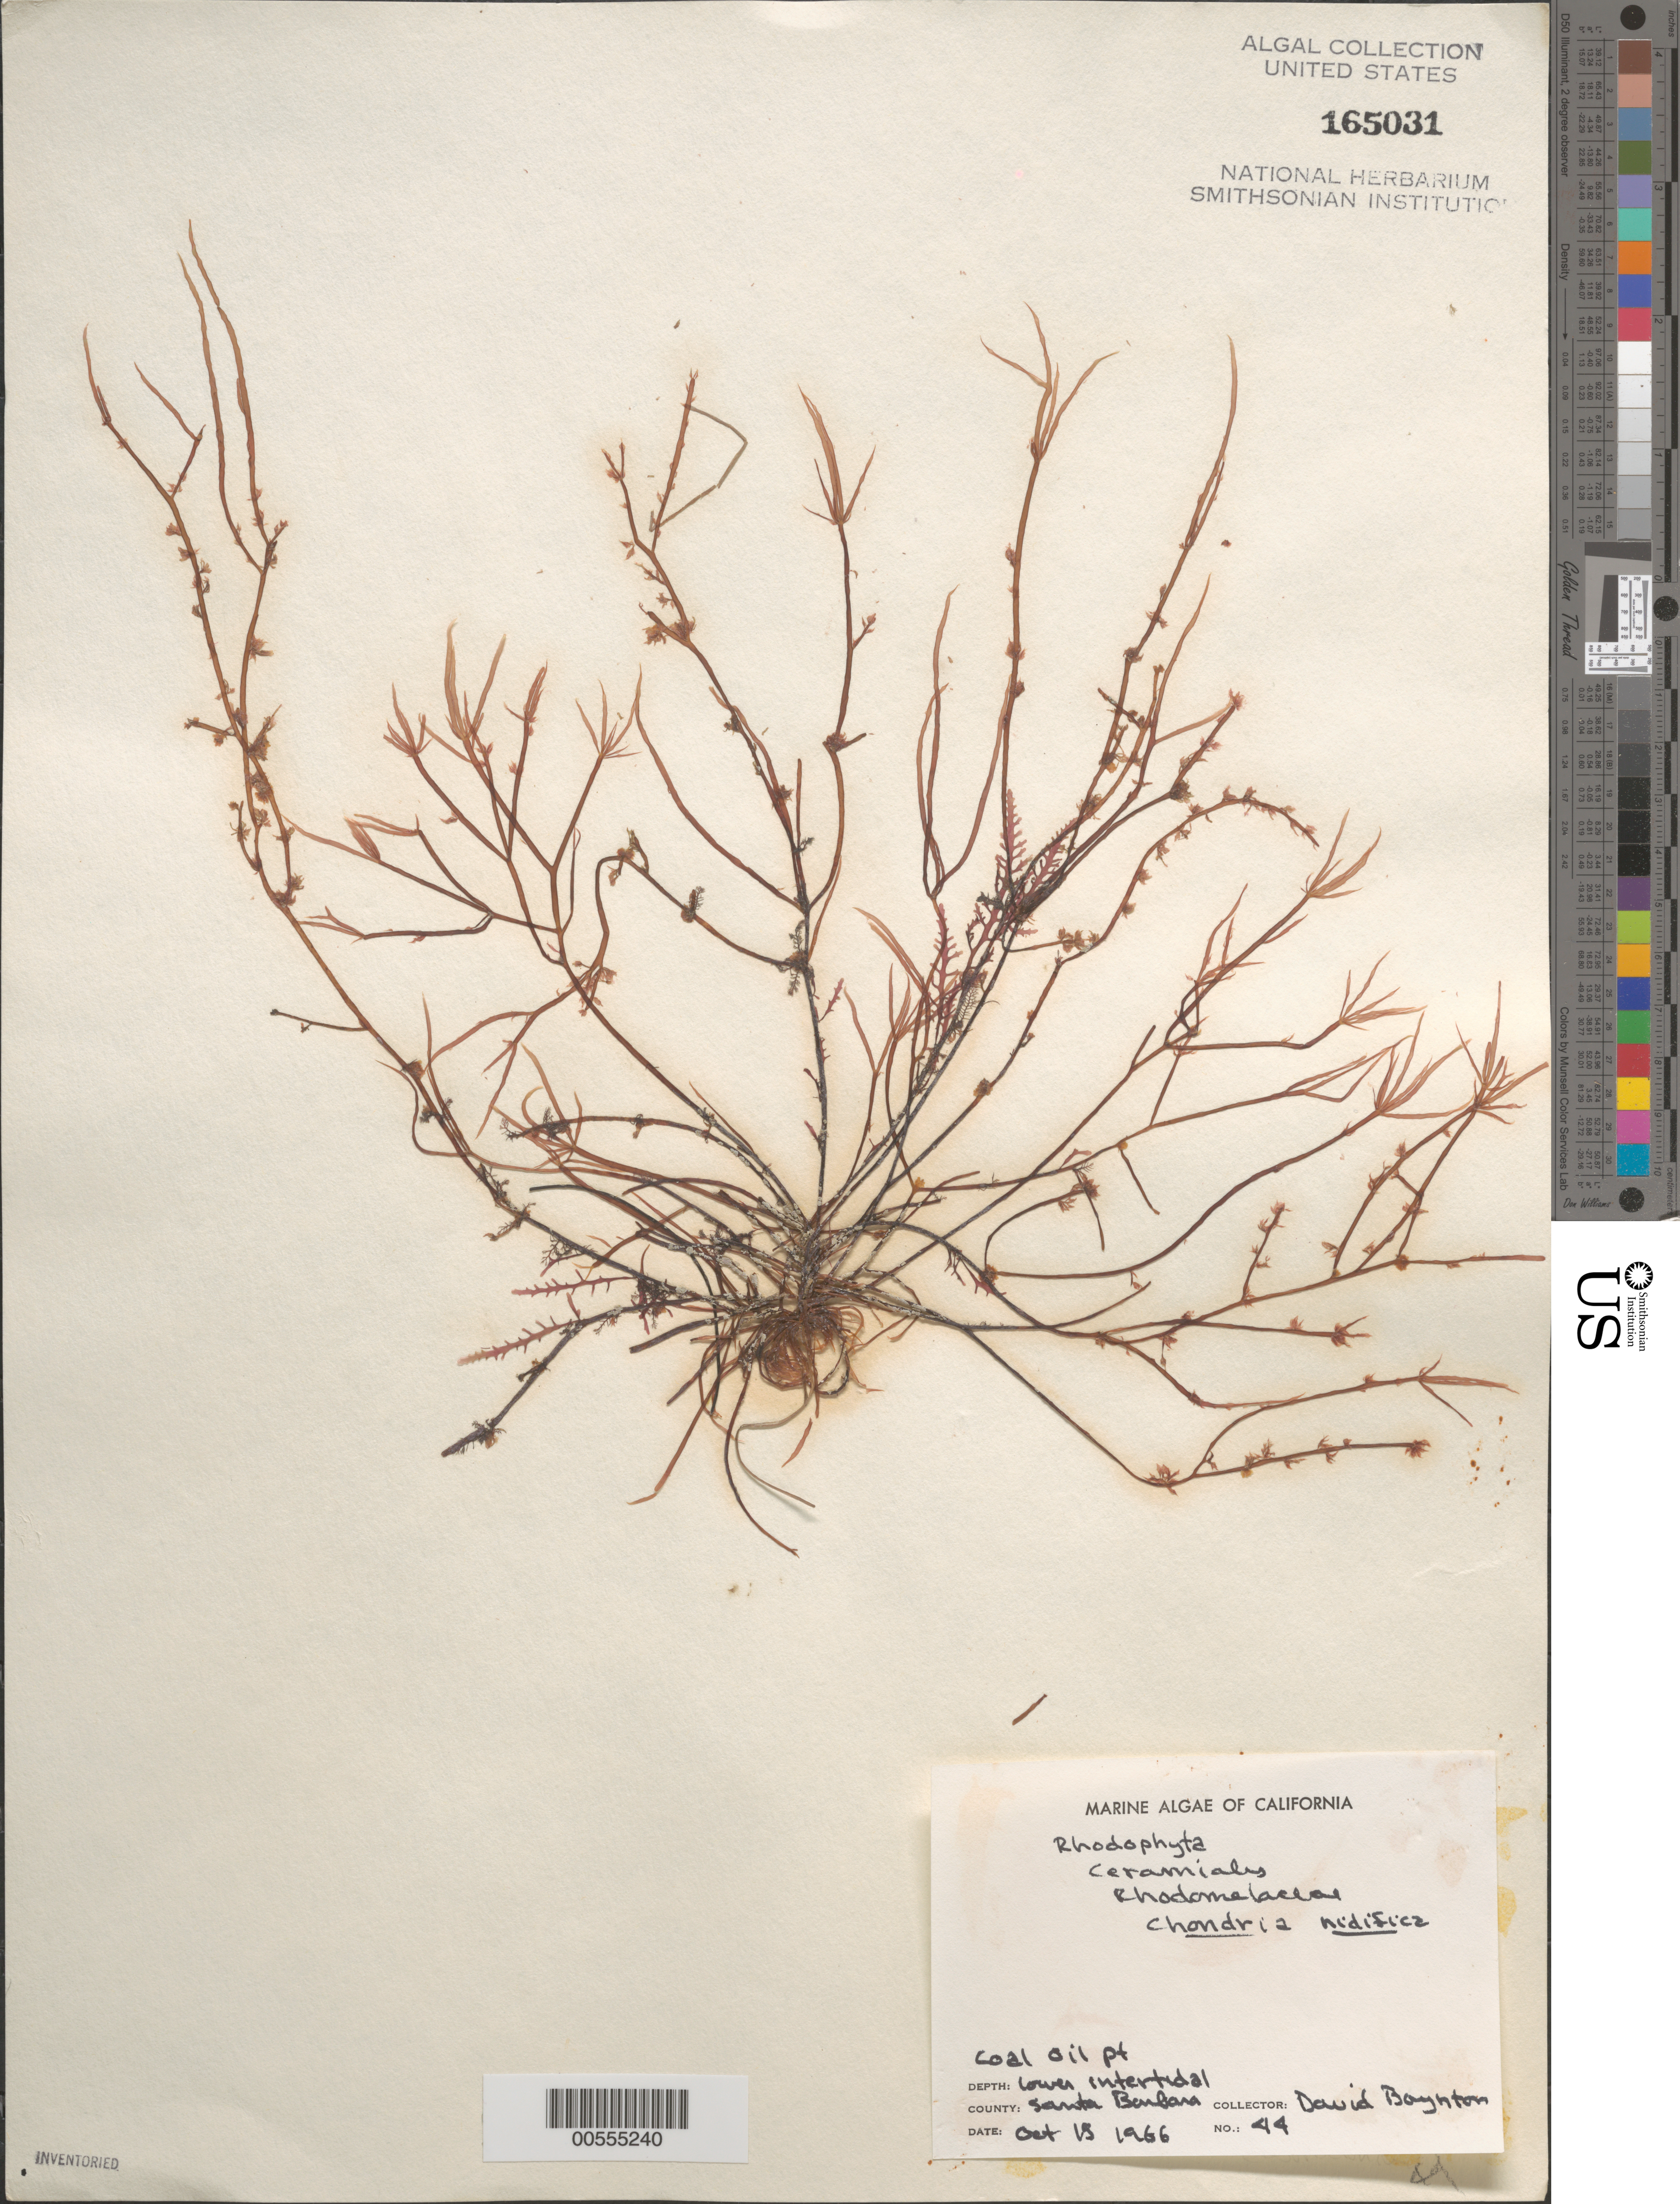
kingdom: Plantae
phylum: Rhodophyta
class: Florideophyceae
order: Ceramiales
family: Rhodomelaceae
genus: Neochondria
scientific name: Neochondria nidifica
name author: (Harvey) Sutti et al.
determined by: Algae name updating Project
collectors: D. Boynton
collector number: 44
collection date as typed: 15 Oct 1966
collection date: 1966-10-15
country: United States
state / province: California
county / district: Santa Barbara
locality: Coal Oil Point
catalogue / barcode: US 165031